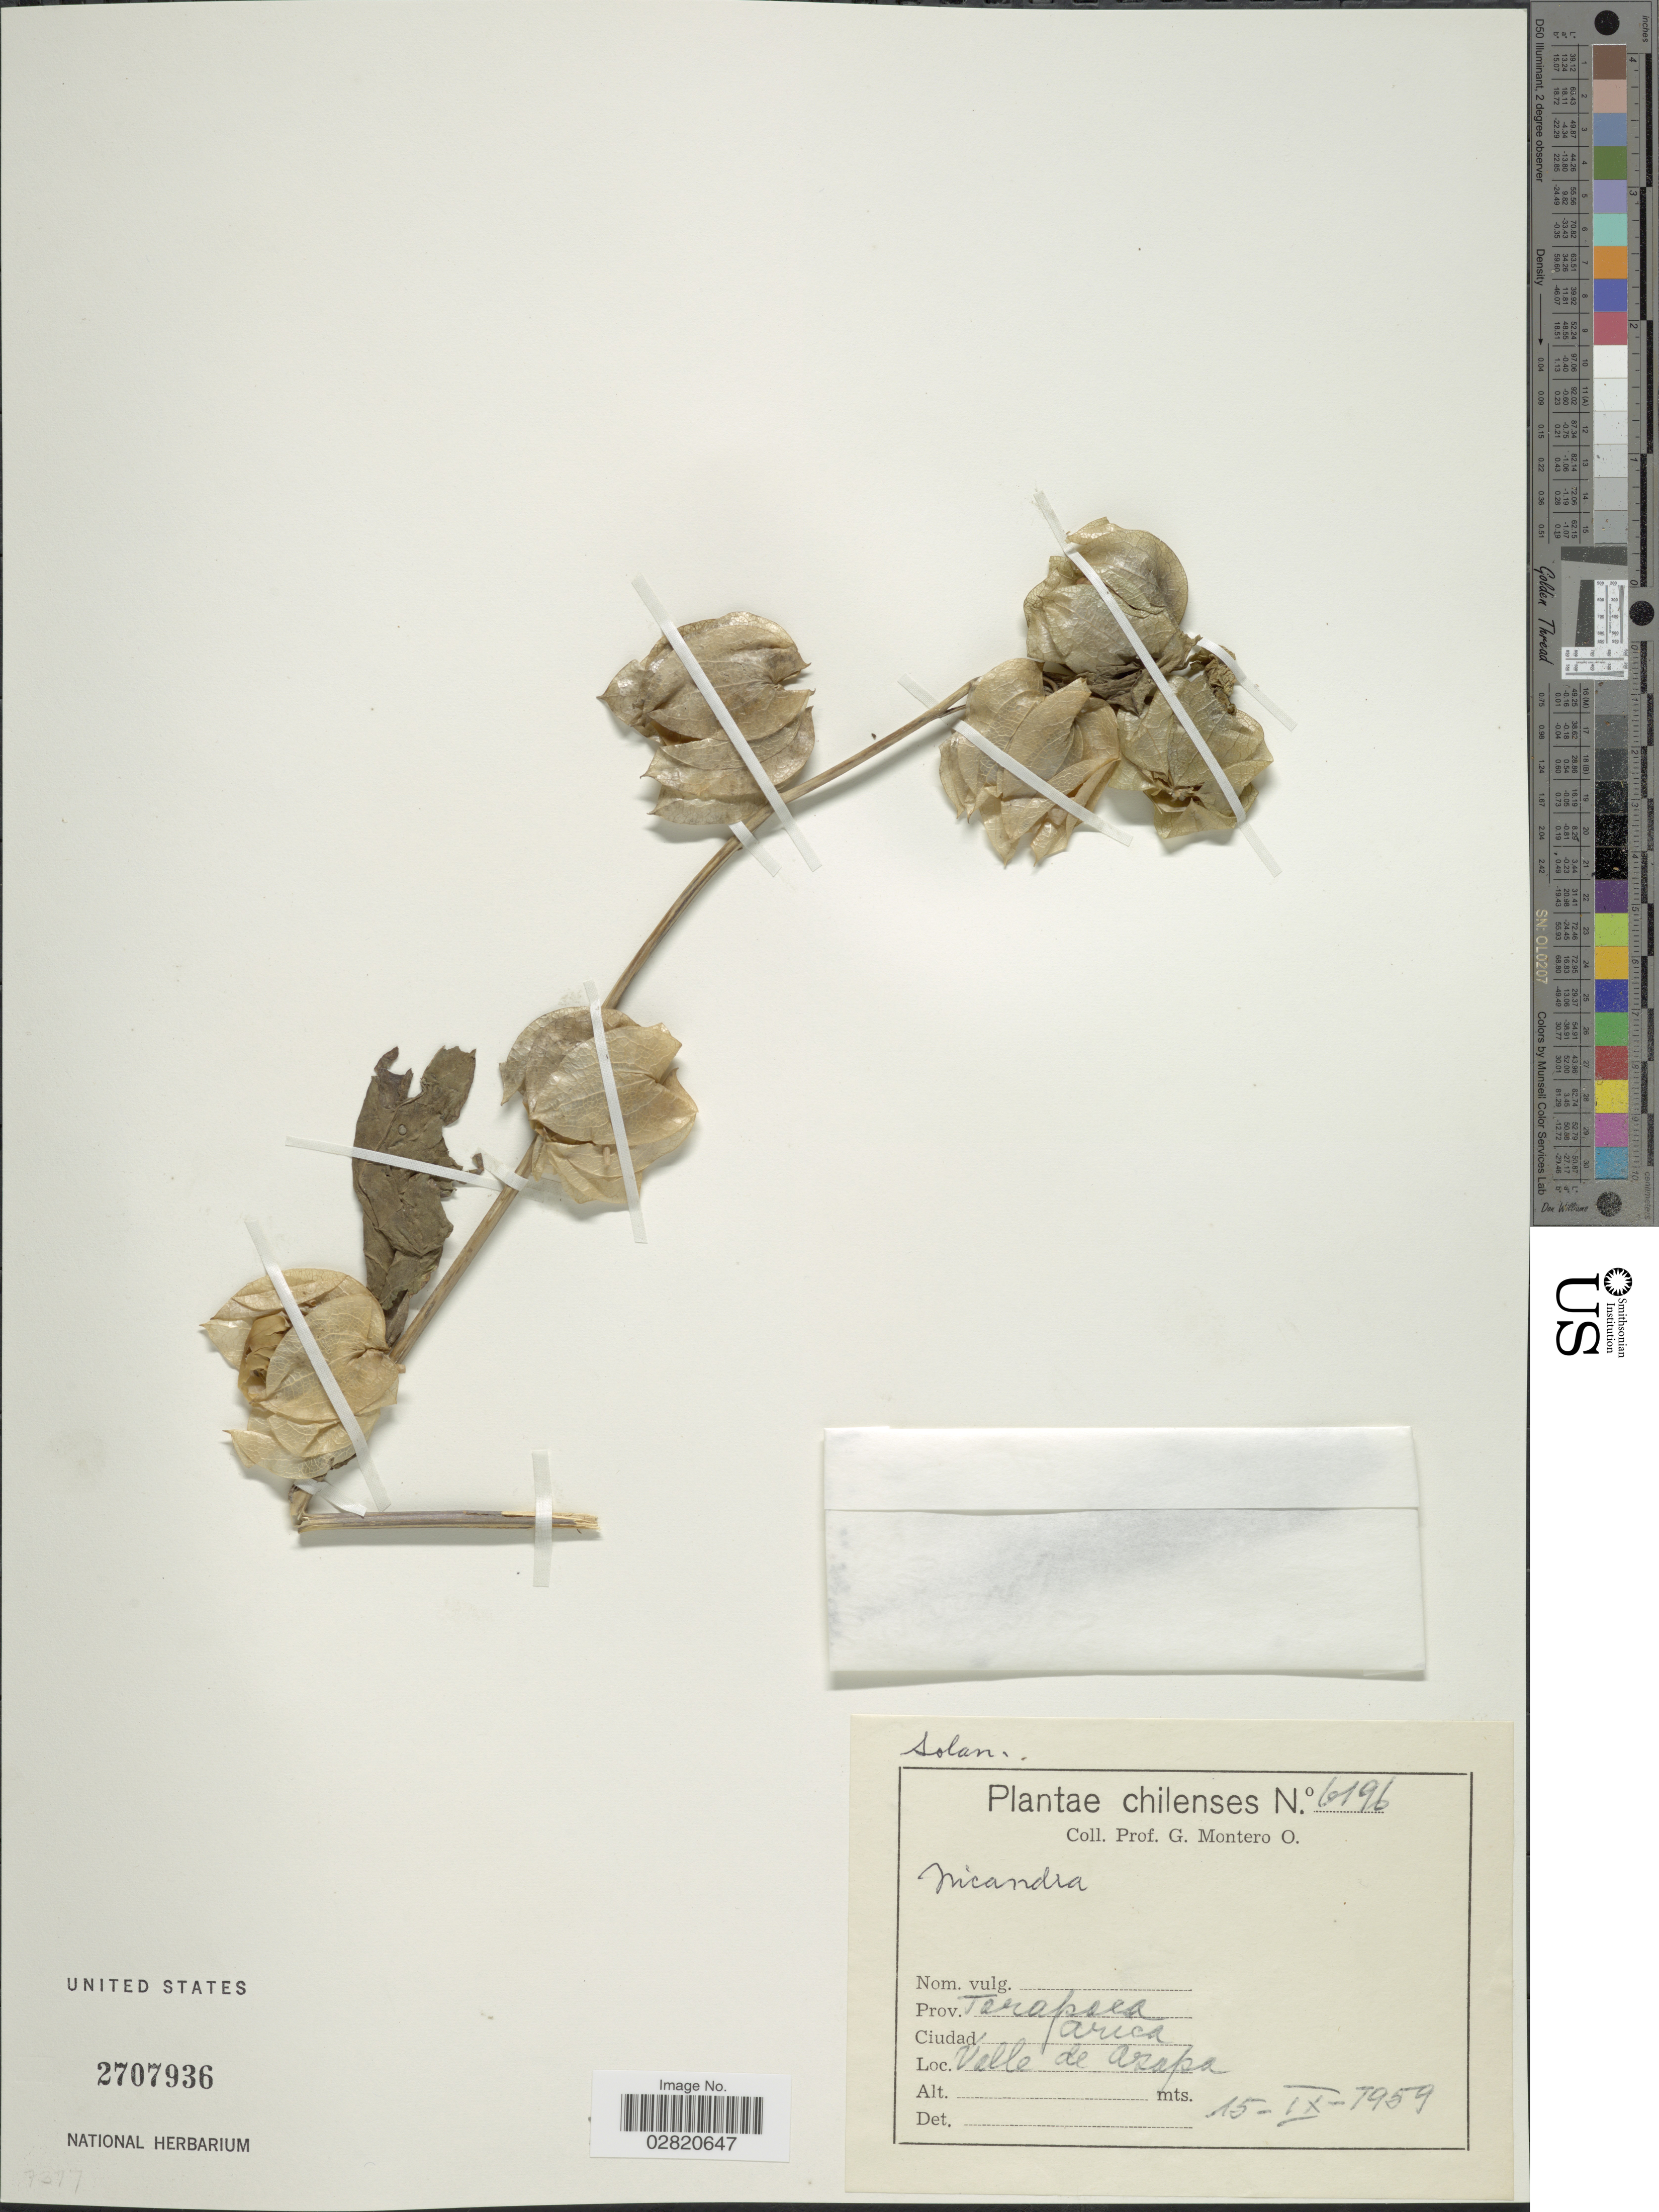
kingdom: Plantae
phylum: Tracheophyta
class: Magnoliopsida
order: Solanales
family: Solanaceae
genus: Nicandra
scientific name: Nicandra physalodes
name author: (L.) Gaertn.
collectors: G. Montero O.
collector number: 6196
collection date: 1959-09-15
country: Chile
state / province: Arica y Parinacota (XV)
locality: Prov. Terapaca. Arica. Valle de Azapa.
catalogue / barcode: US 2707936